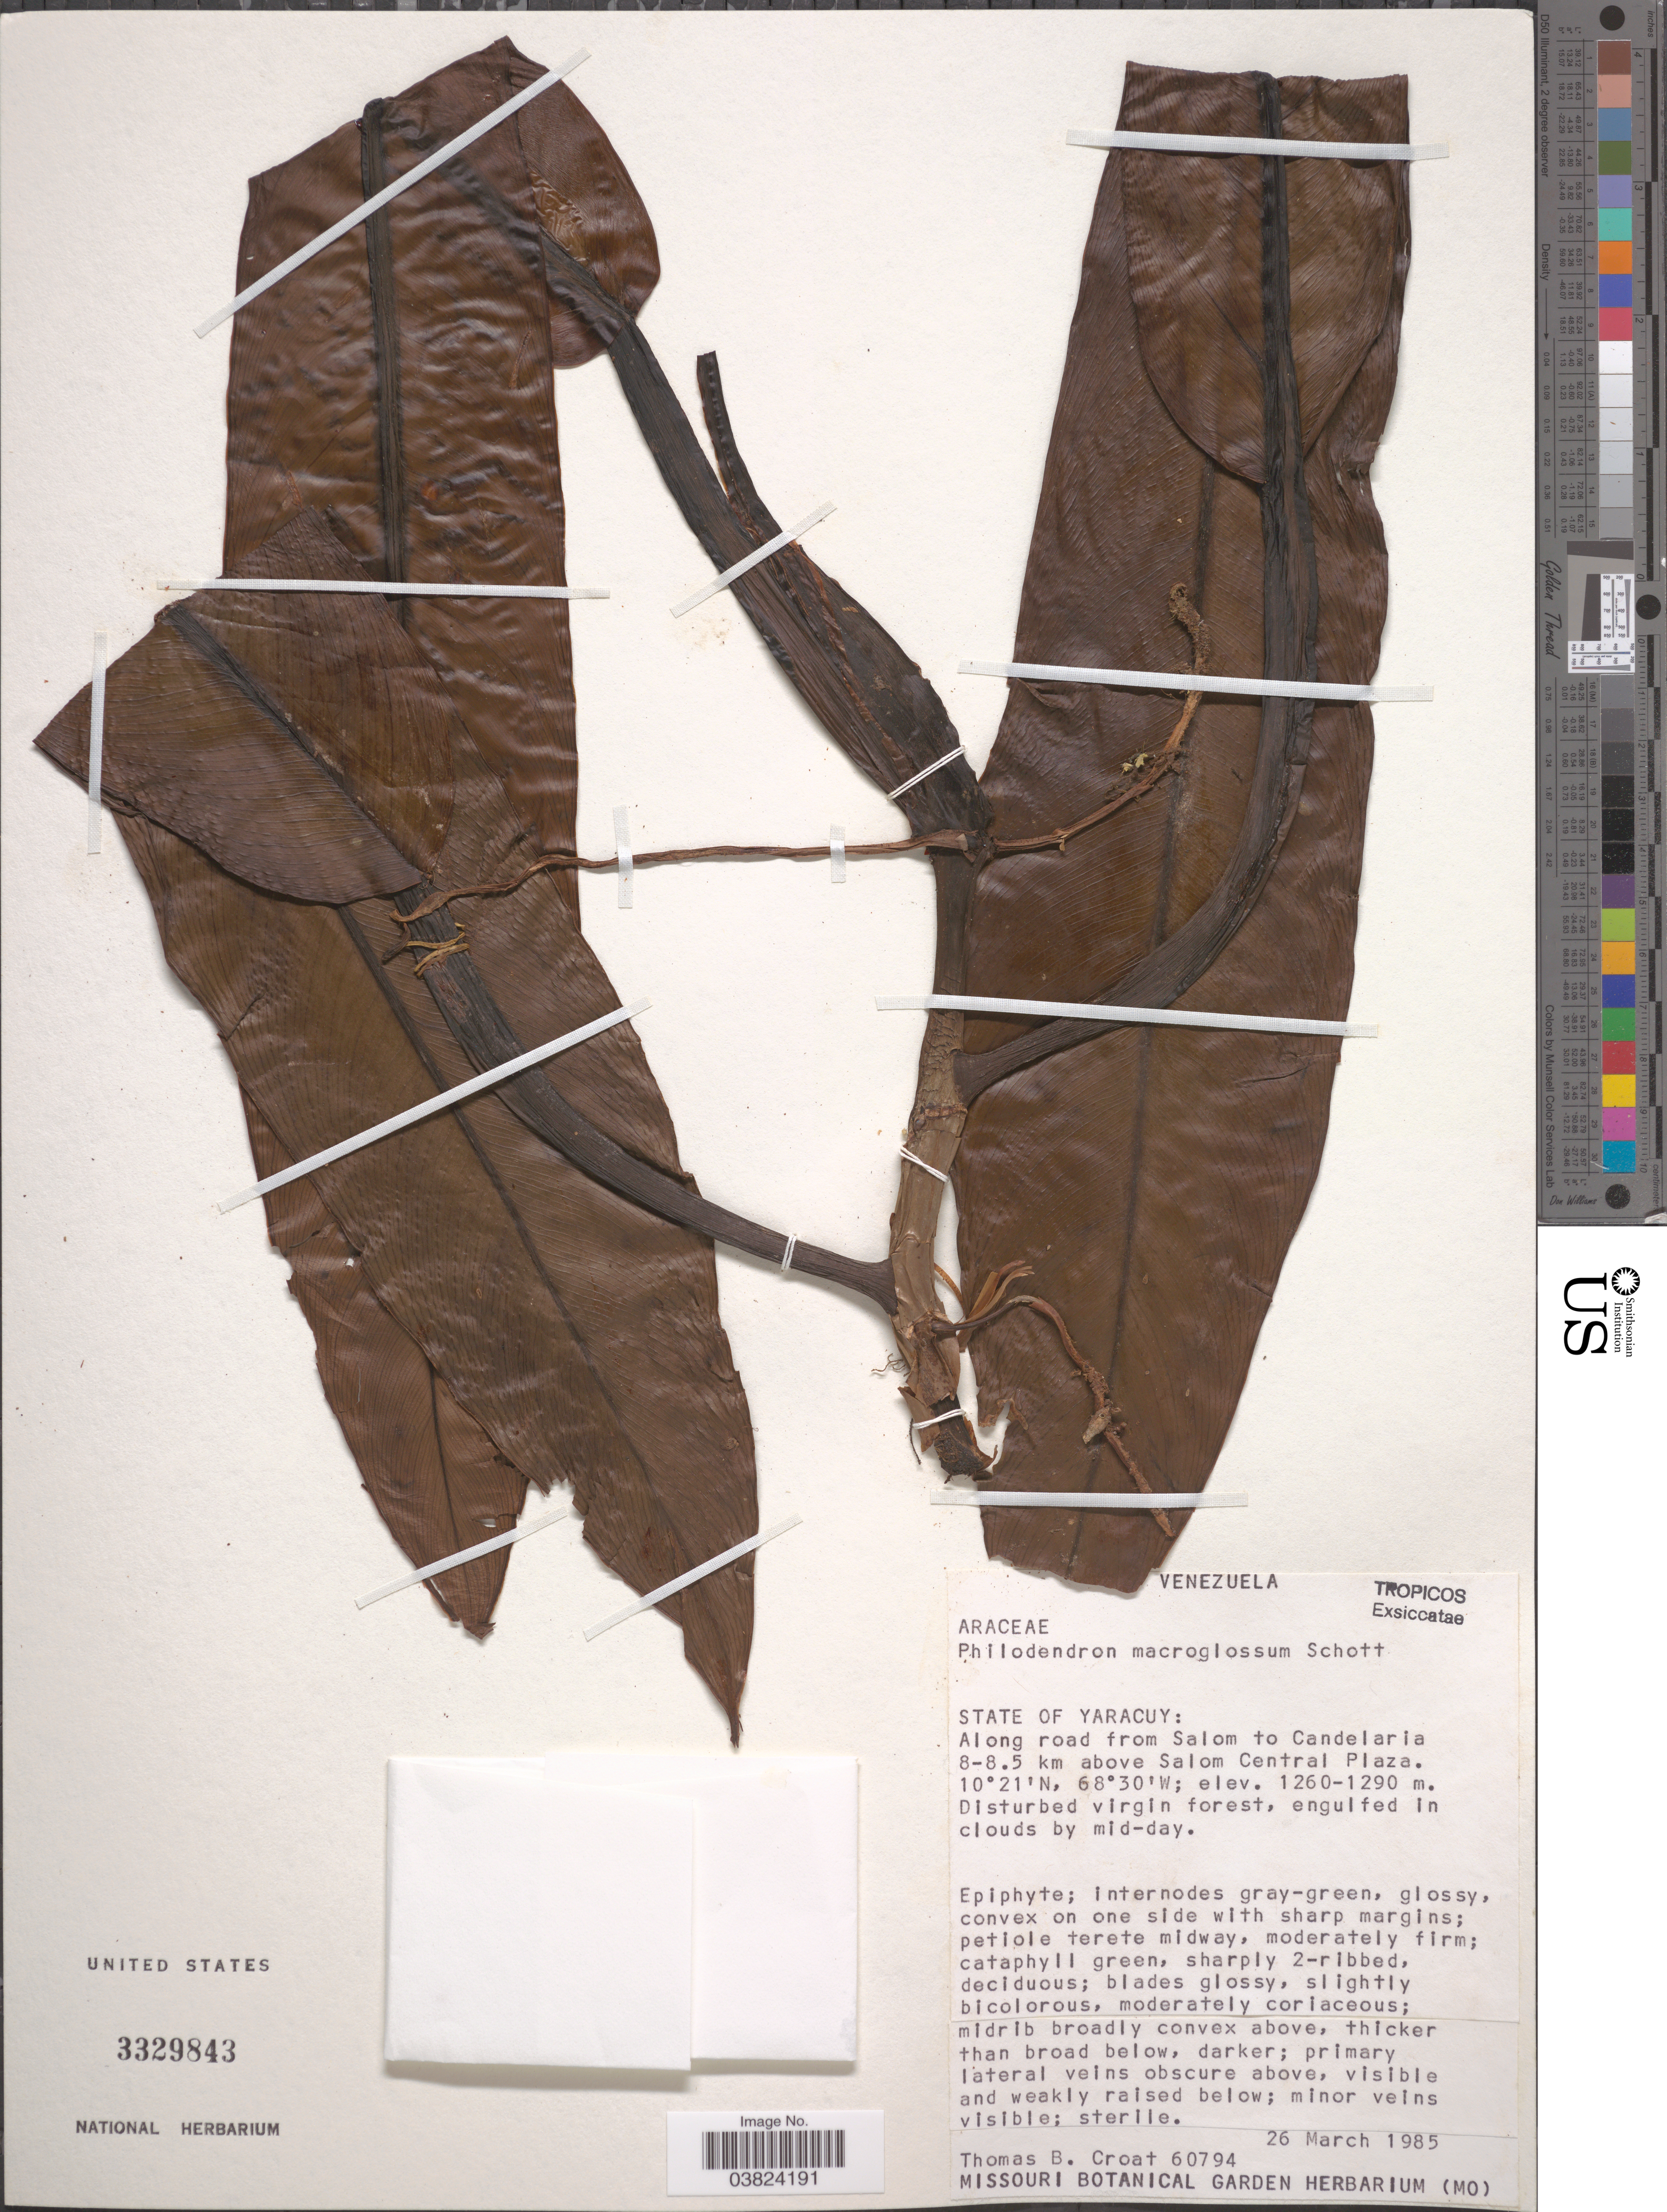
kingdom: Plantae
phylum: Tracheophyta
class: Liliopsida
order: Alismatales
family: Araceae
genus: Philodendron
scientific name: Philodendron macroglossum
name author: Schott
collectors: T. B. Croat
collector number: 60794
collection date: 1985-03-26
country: Venezuela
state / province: Yaracuy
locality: Along road from Salom to Candelaria 8-8.5 km above Salom Central Plaza.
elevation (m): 1260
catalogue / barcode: US 3329843